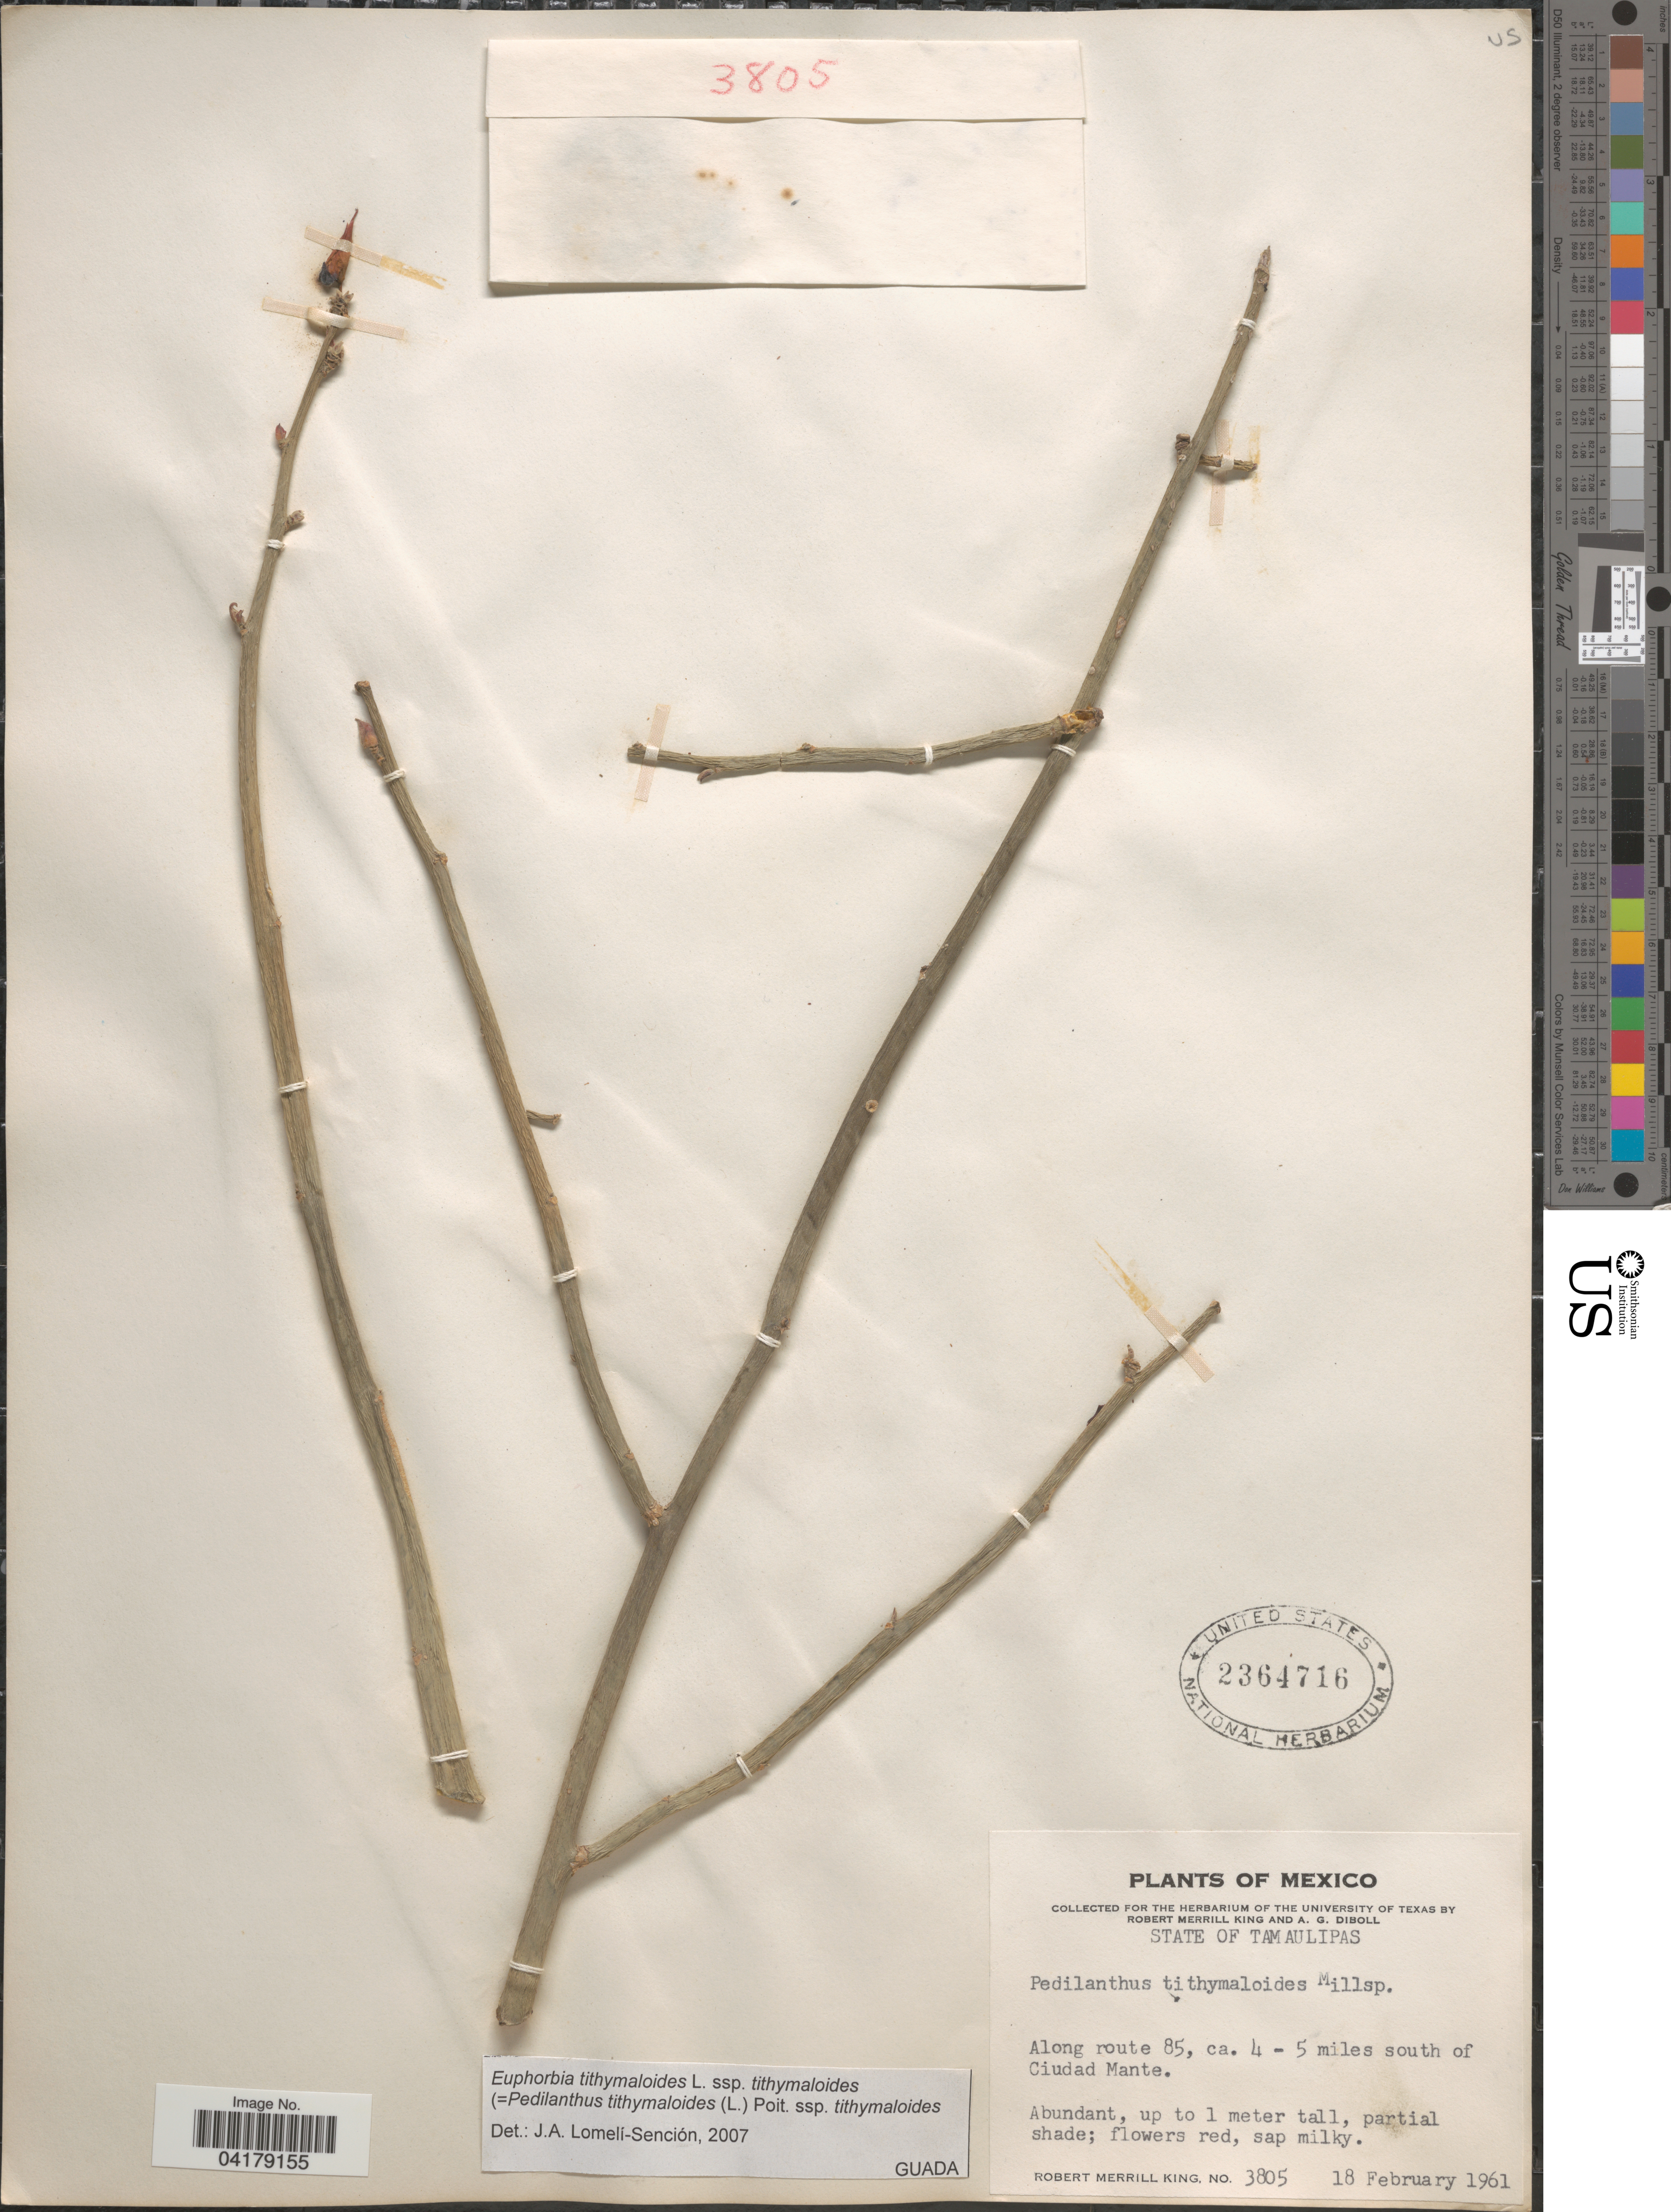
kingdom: Plantae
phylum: Tracheophyta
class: Magnoliopsida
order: Malpighiales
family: Euphorbiaceae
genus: Euphorbia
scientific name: Euphorbia tithymaloides subsp. tithymaloides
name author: L.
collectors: R. M. King & A. Diboll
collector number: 3805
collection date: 1961-02-18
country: Mexico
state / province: Tamaulipas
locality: Along route 85, ca. 4 - 5 miles south of Ciudad Mante.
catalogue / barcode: US 2364716